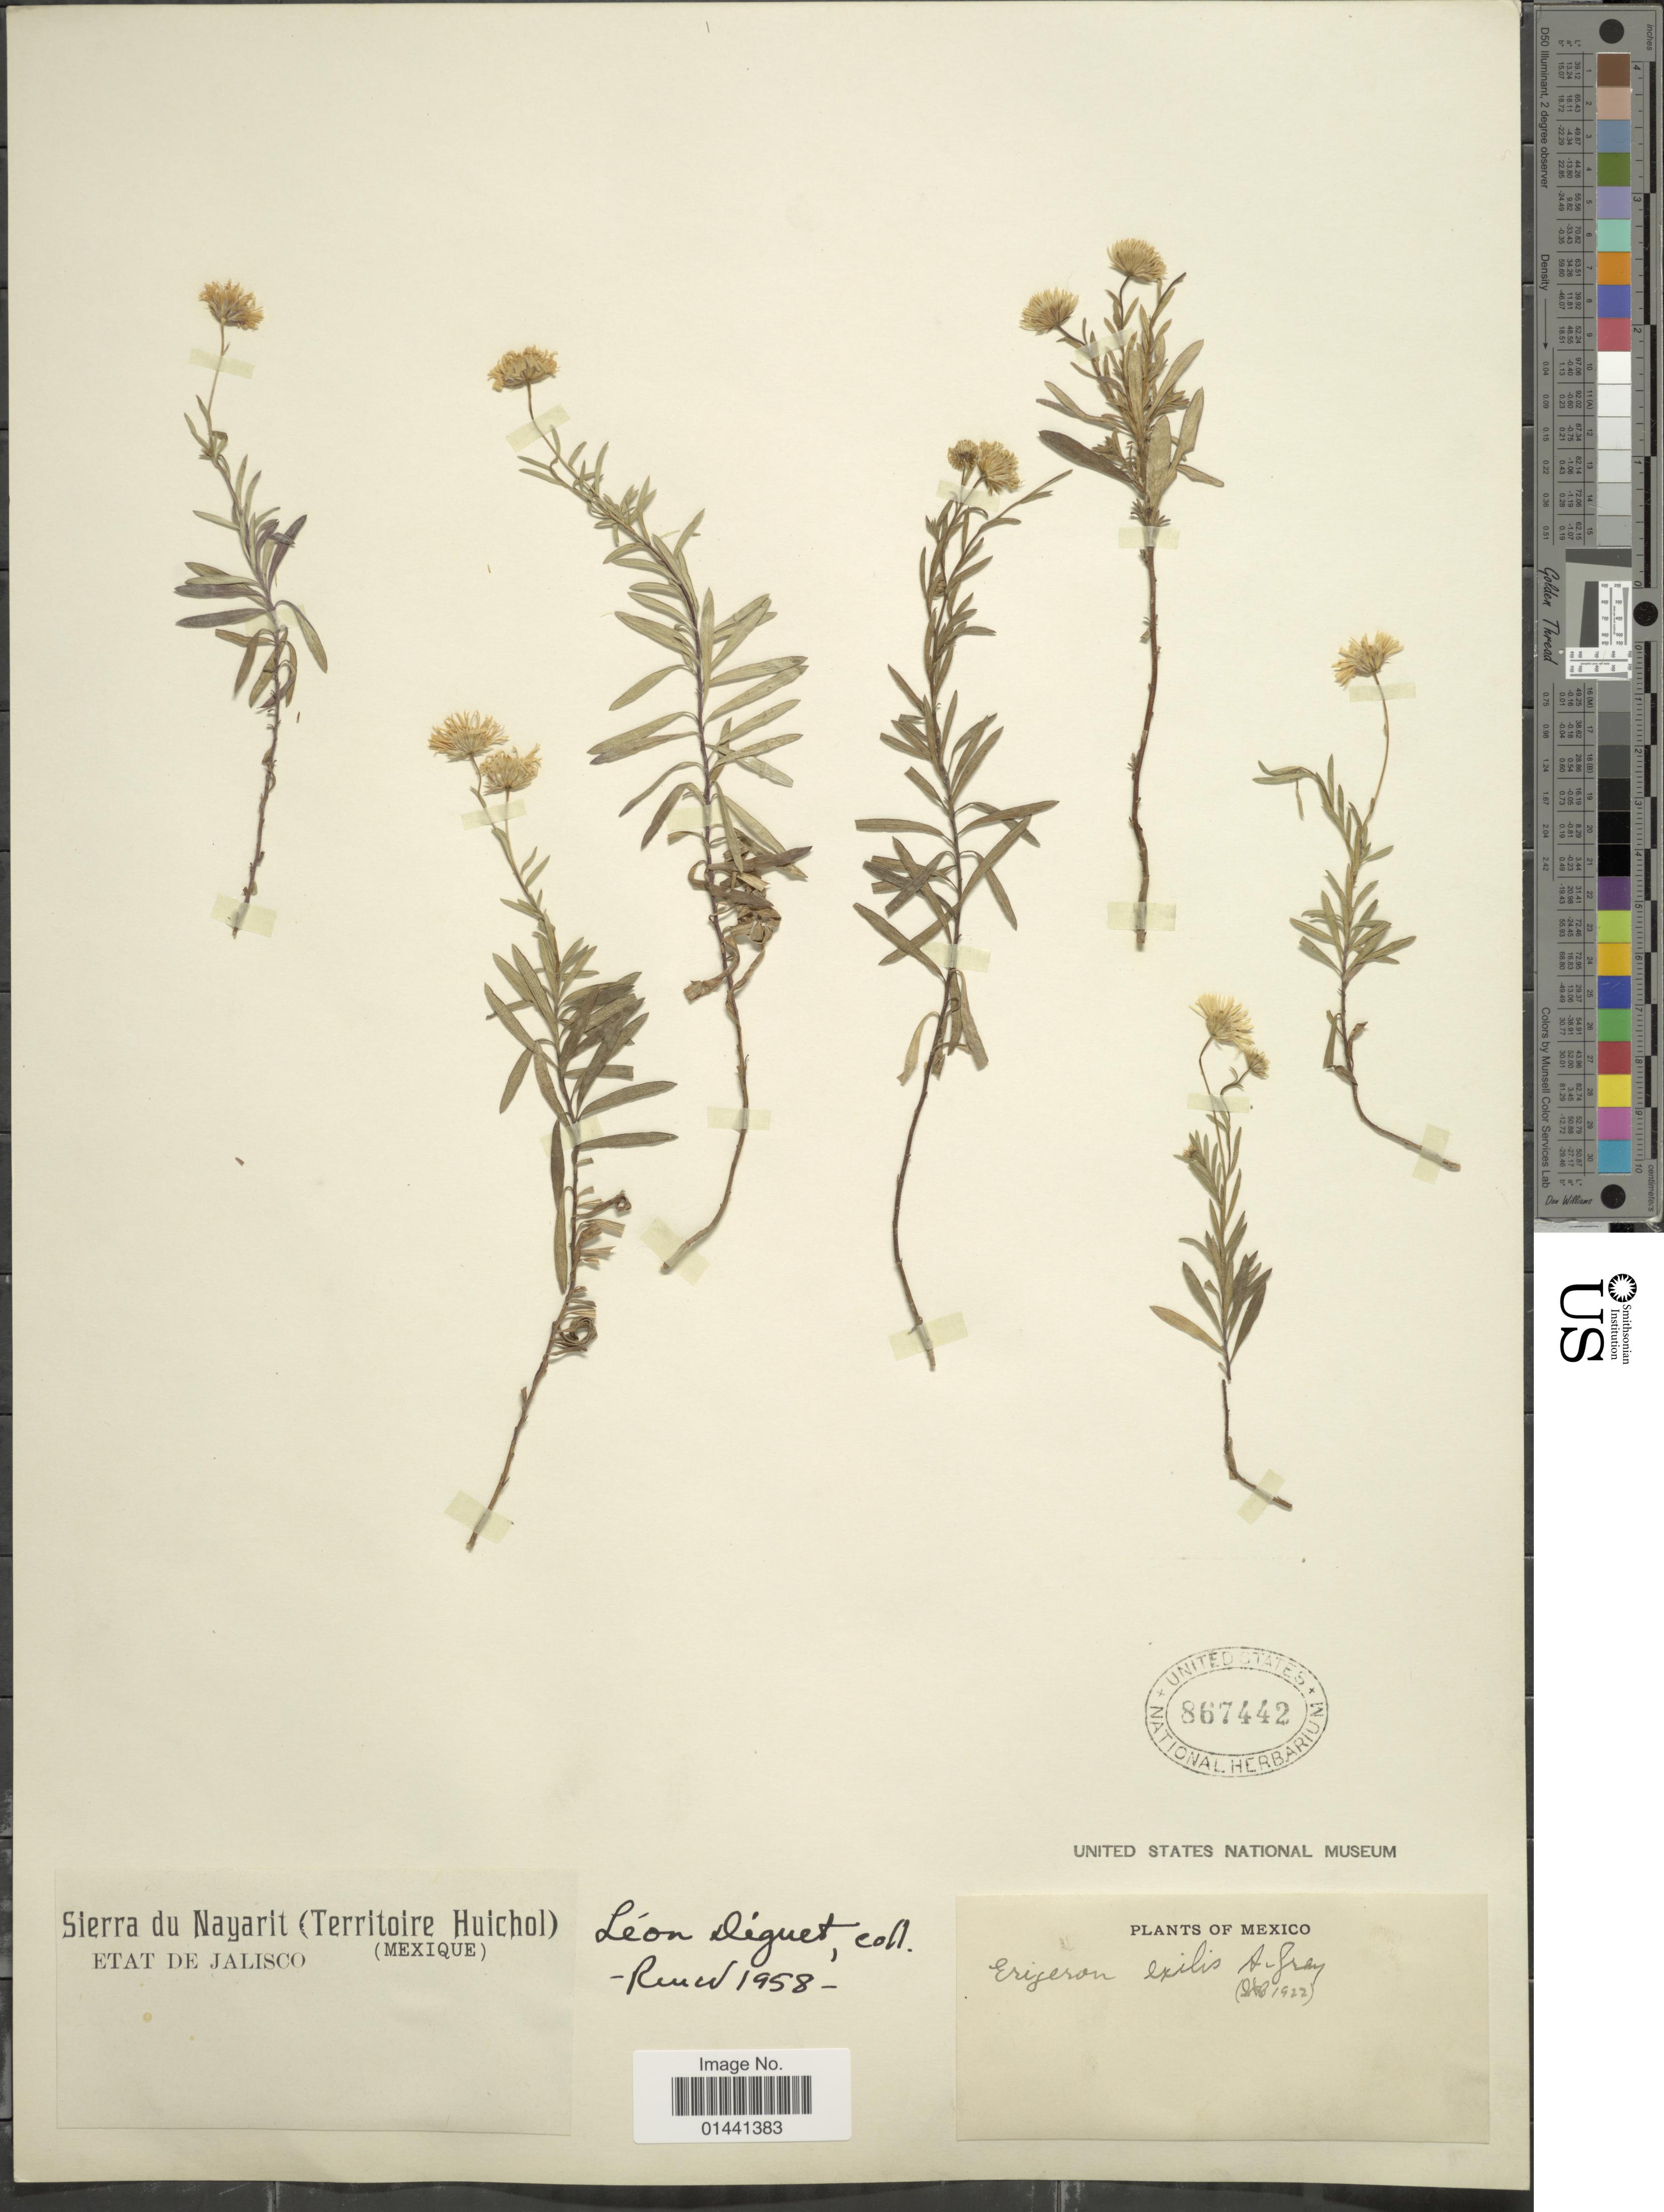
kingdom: Plantae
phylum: Tracheophyta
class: Magnoliopsida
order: Asterales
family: Asteraceae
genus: Erigeron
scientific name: Erigeron exilis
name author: A. Gray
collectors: L. Diguet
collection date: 1958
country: Mexico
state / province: Jalisco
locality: Sierra du Nayarit (Territoire Huichol)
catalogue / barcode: US 867442